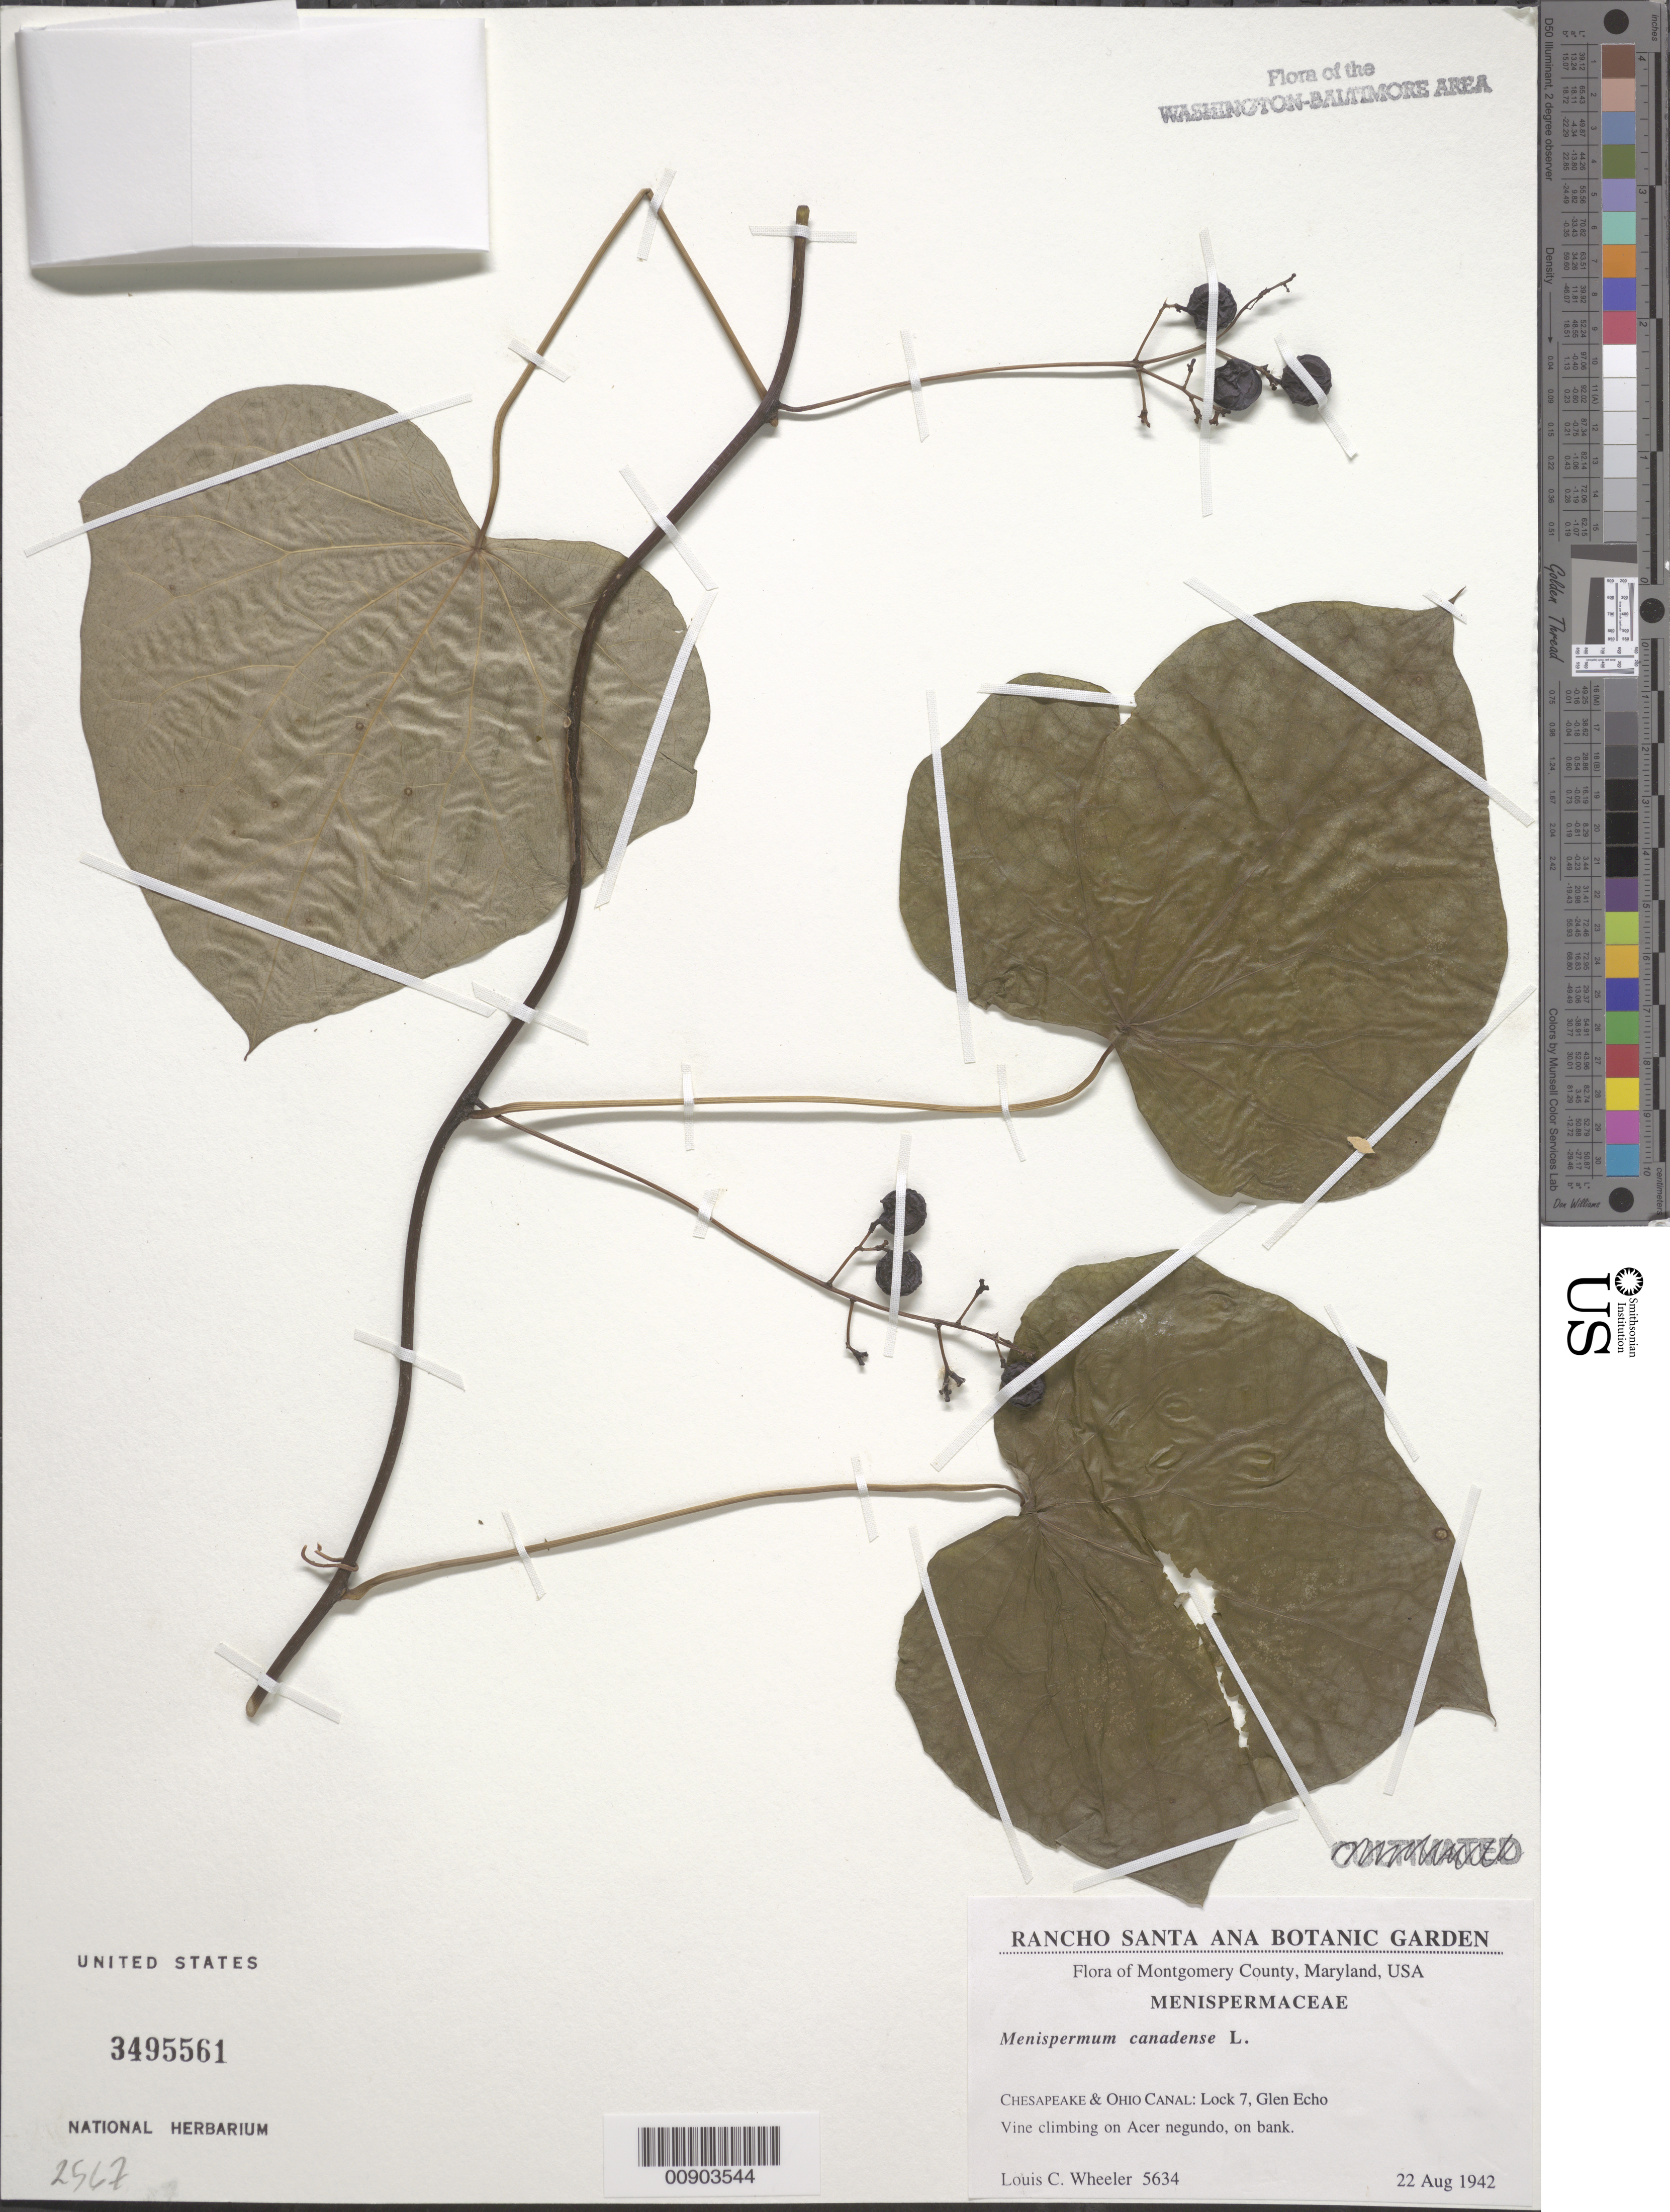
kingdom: Plantae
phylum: Tracheophyta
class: Magnoliopsida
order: Ranunculales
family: Menispermaceae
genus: Menispermum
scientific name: Menispermum canadense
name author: L.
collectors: L. C. Wheeler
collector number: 5634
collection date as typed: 22 Aug 1942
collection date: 1942-08-22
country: United States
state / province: Maryland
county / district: Montgomery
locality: Chesapeake and Ohio Canal: Lock 7, Glen Echo.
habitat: Climbing on Acer negundo, on bank.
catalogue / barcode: US 3495561